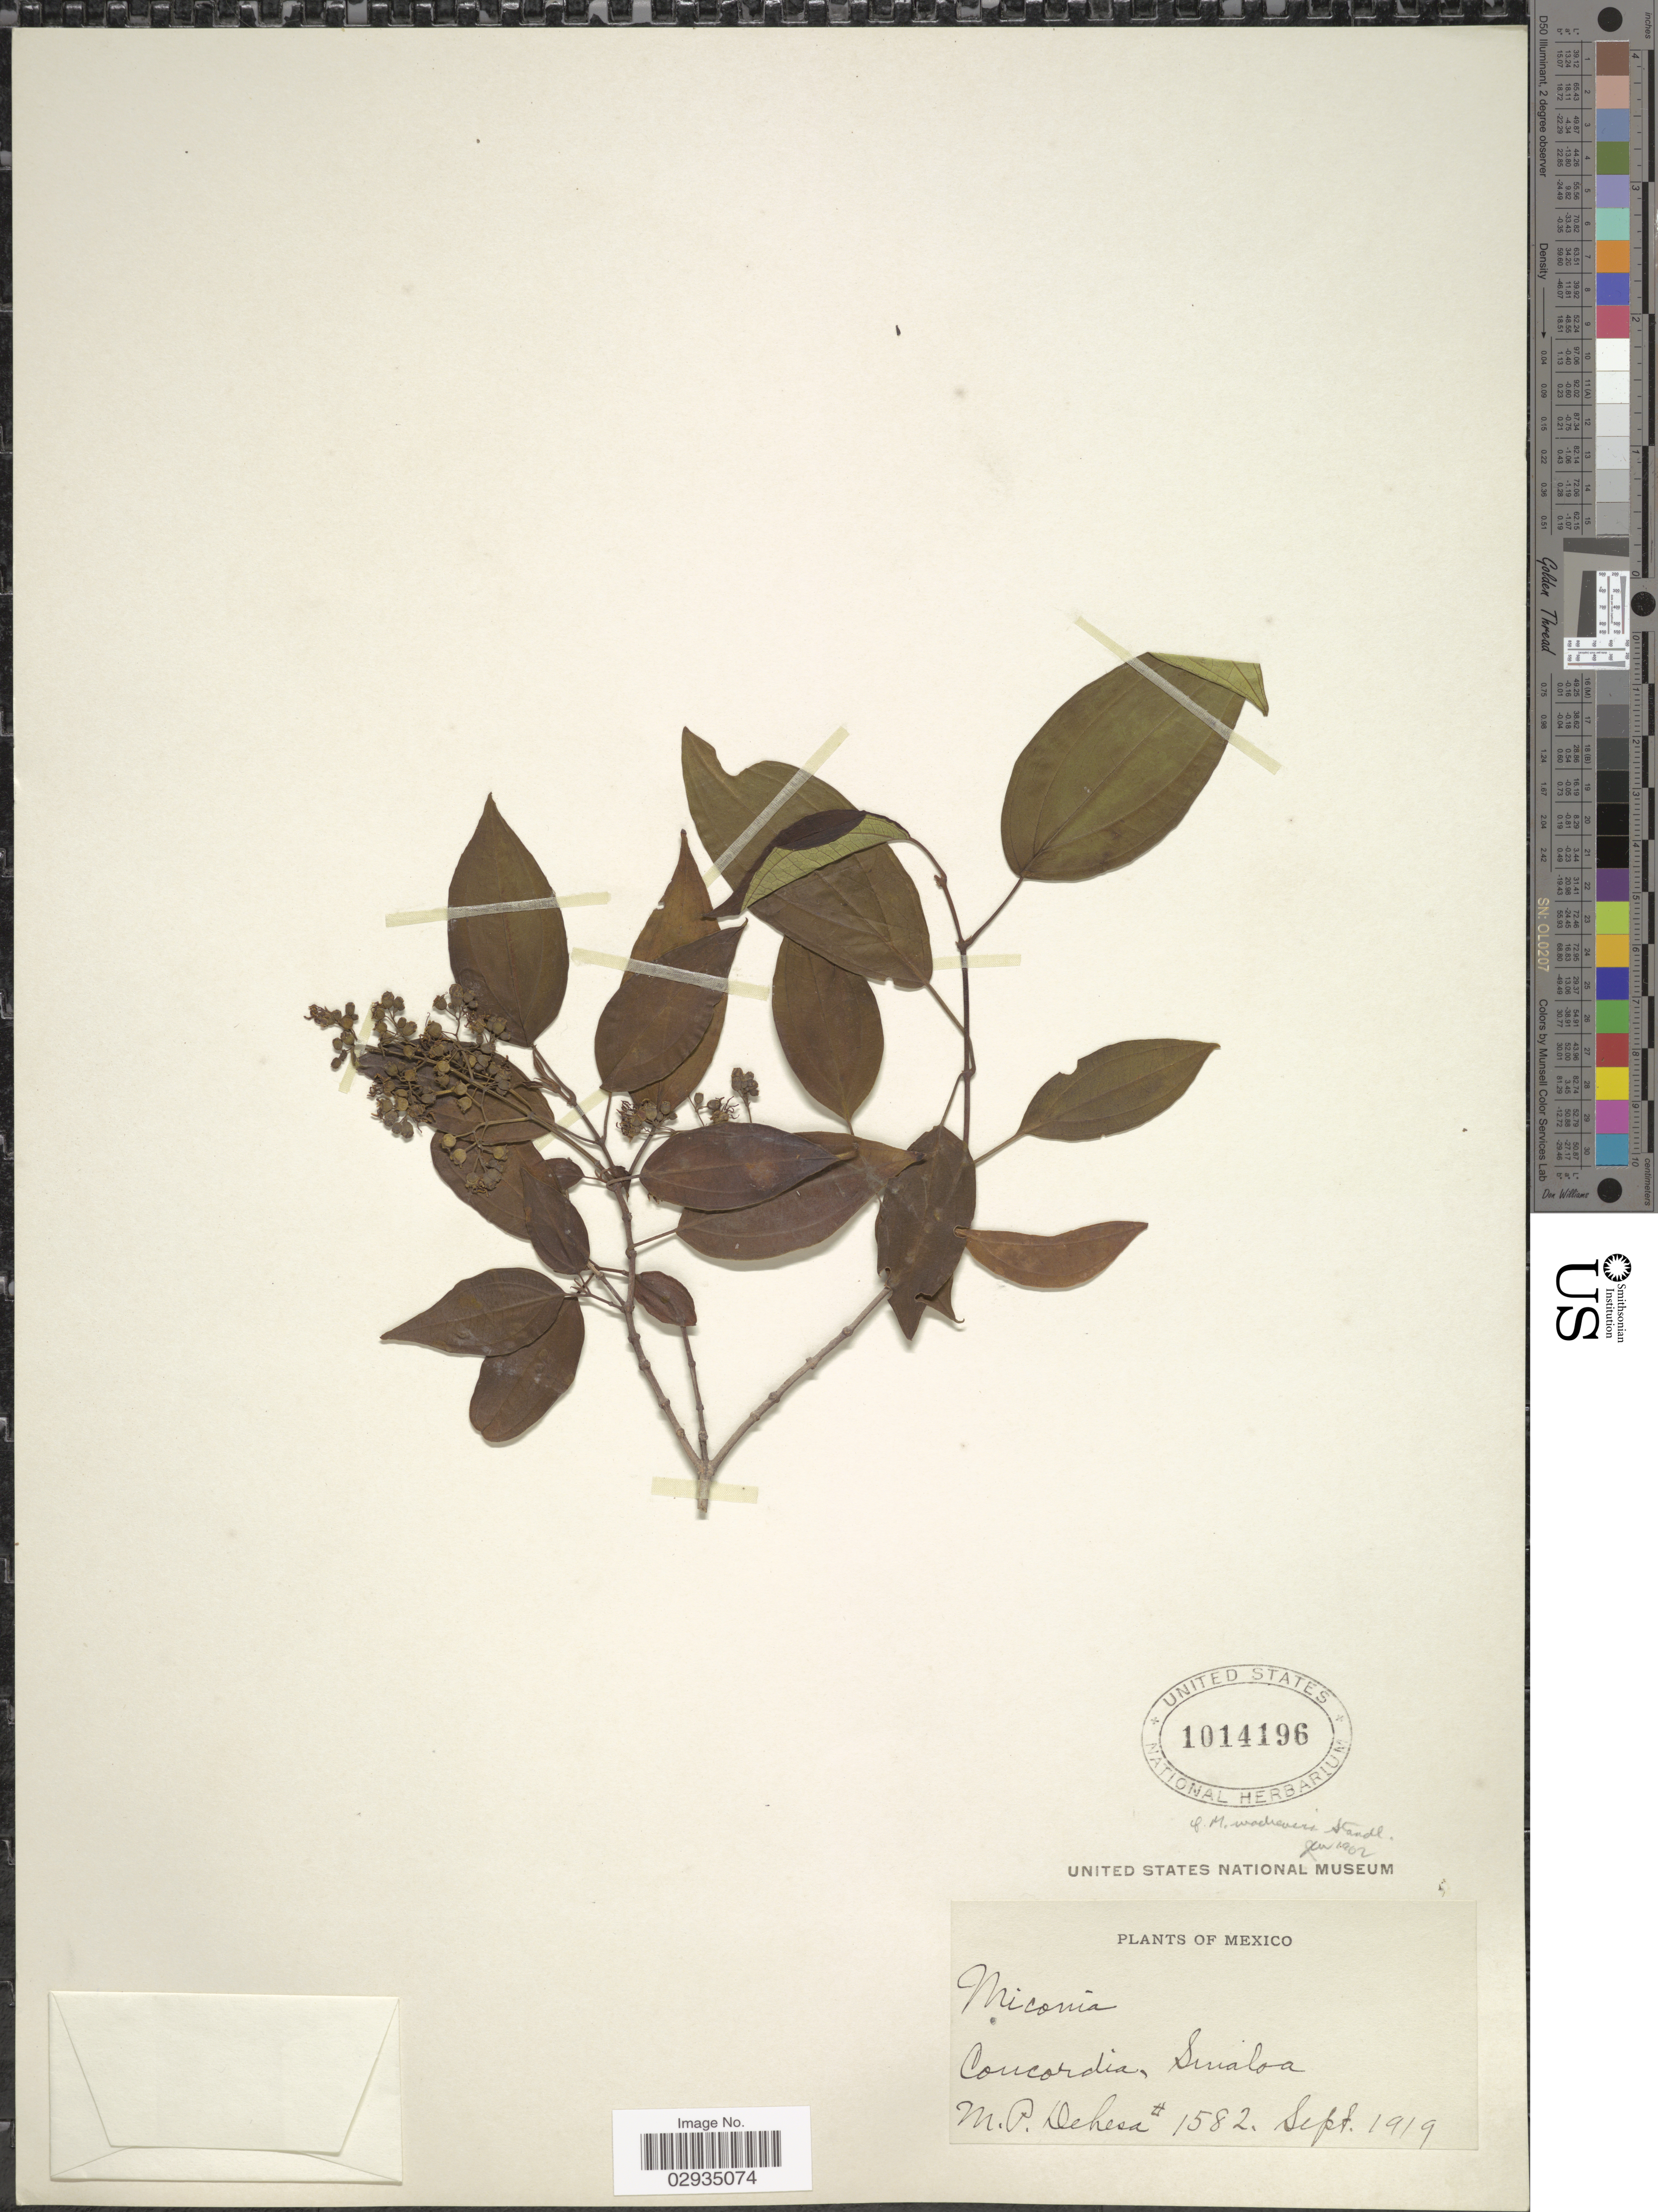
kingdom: Plantae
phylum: Tracheophyta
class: Magnoliopsida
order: Myrtales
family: Melastomataceae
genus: Miconia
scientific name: Miconia madrensis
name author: Standl.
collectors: M. Dehesa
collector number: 1582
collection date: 1919-09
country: Mexico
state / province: Sinaloa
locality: Concordia.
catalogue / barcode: US 1014196